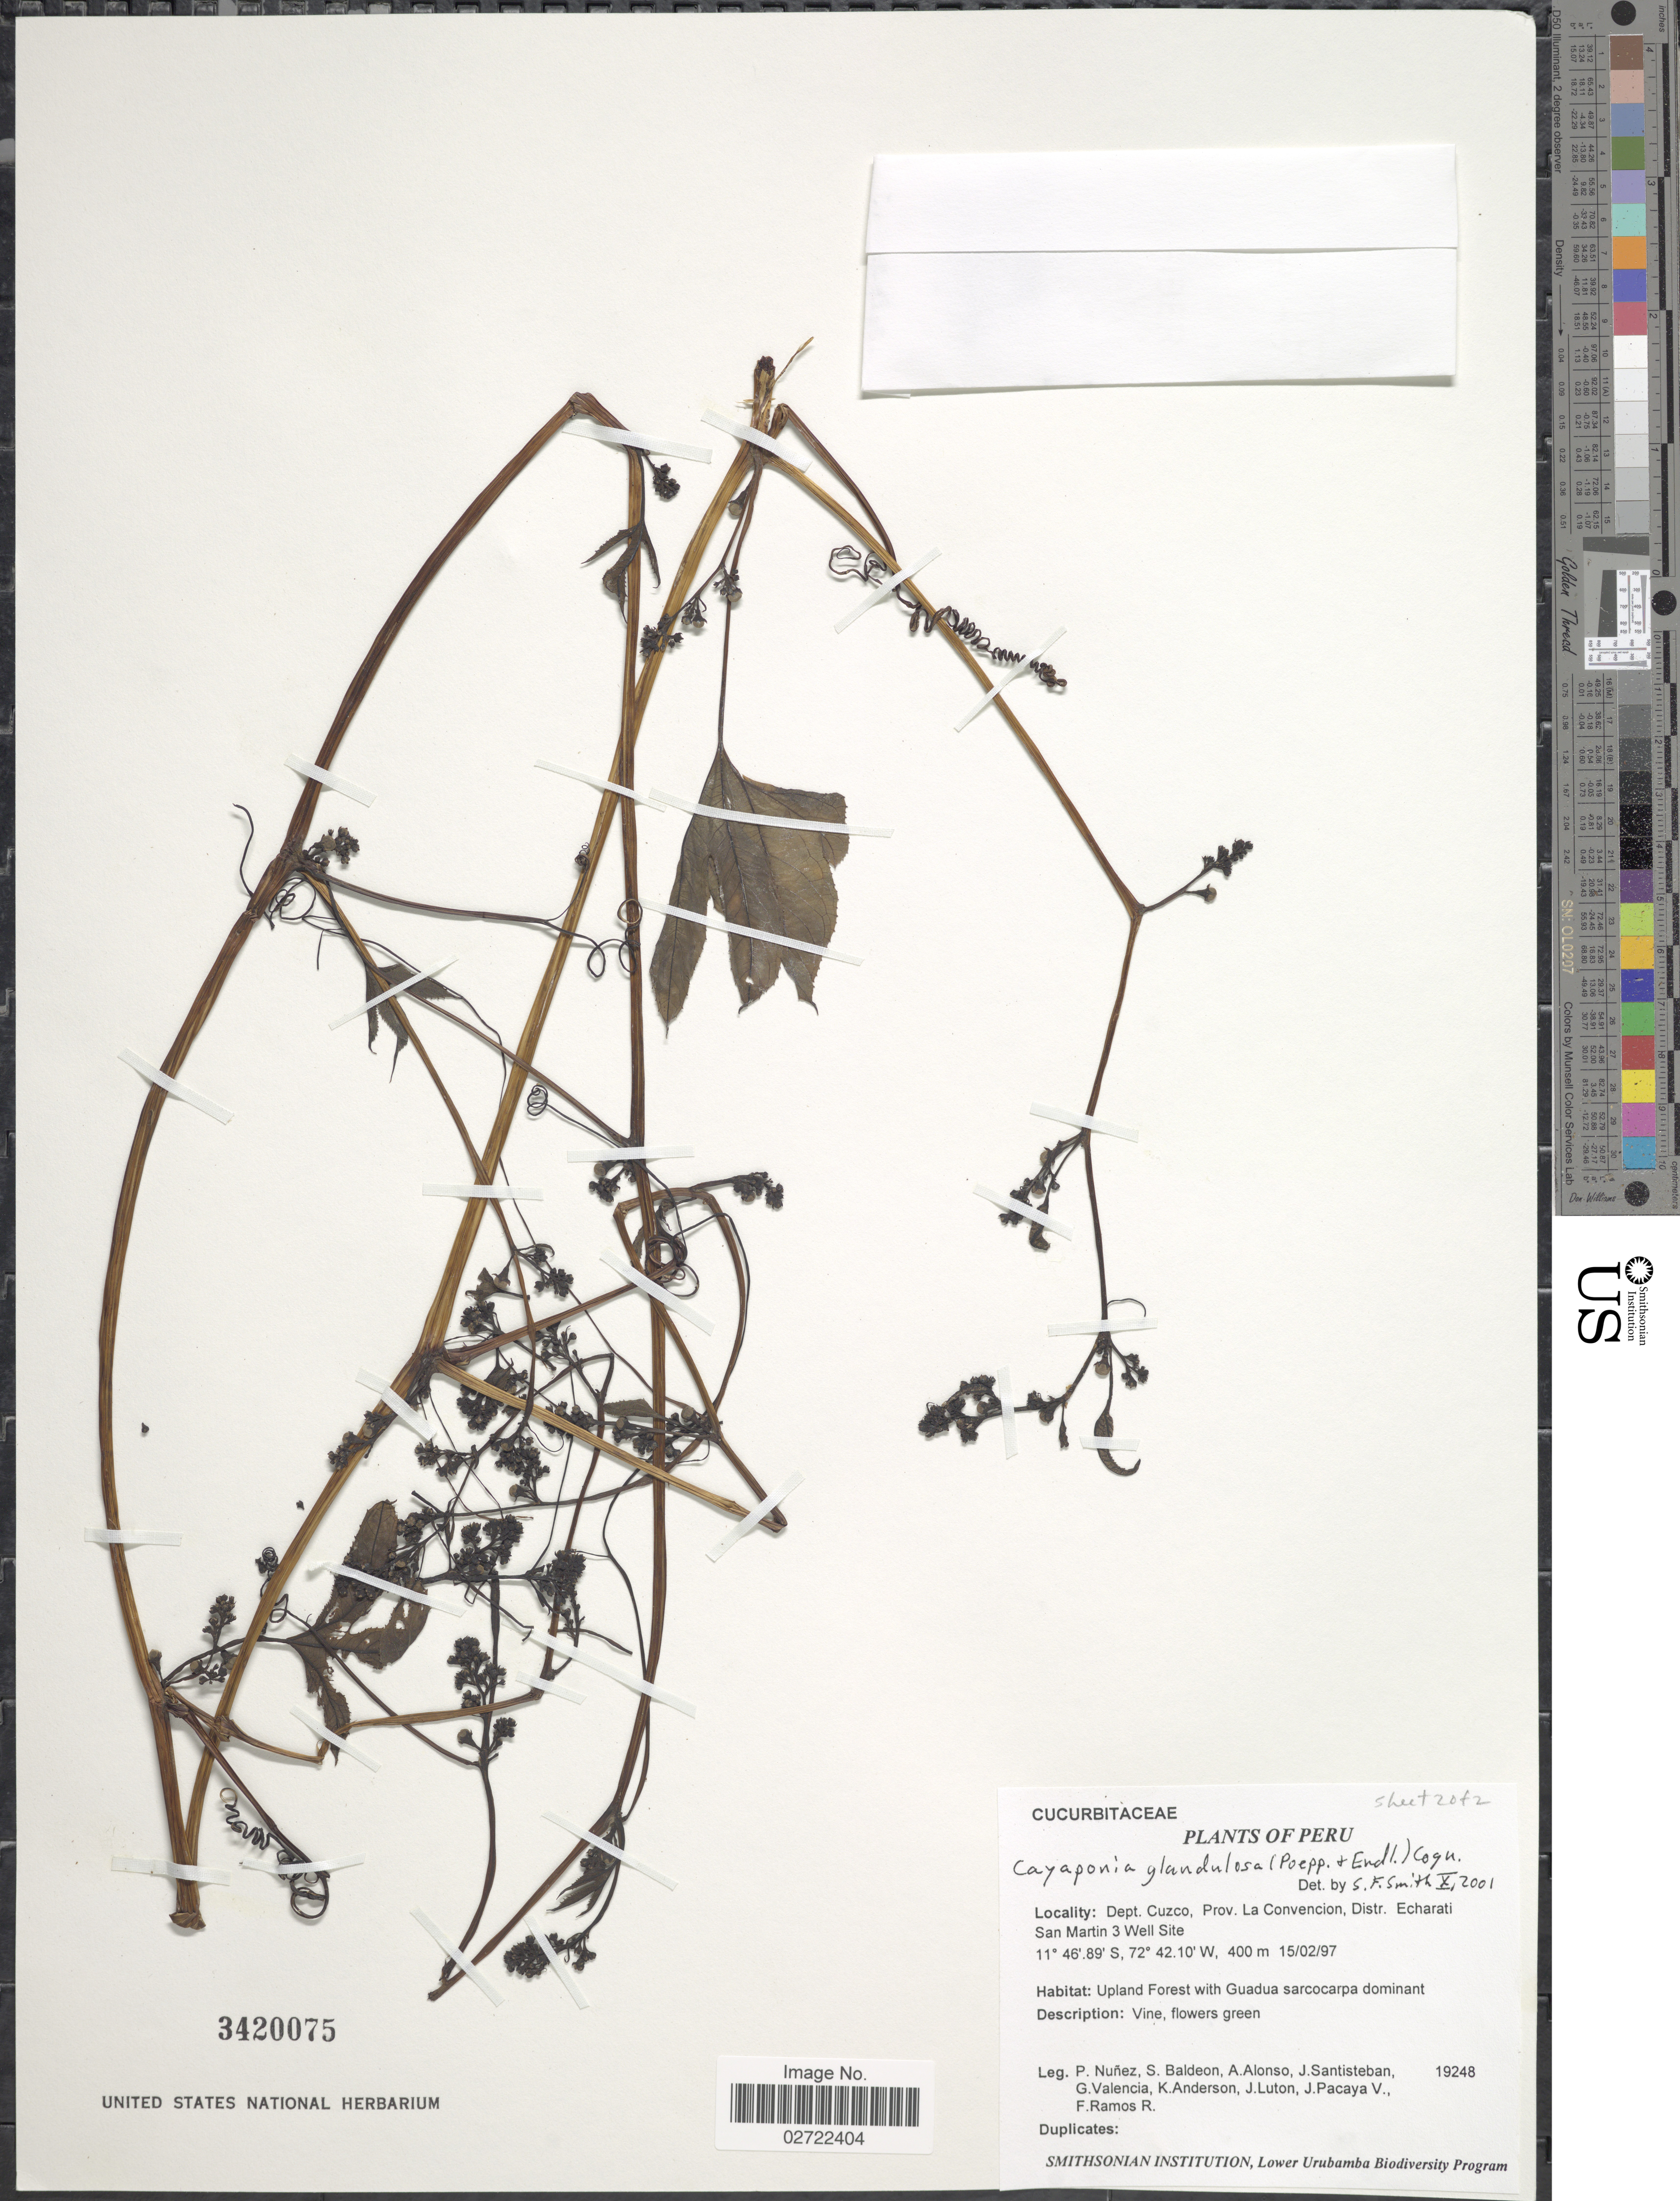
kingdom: Plantae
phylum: Tracheophyta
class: Magnoliopsida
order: Cucurbitales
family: Cucurbitaceae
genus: Cayaponia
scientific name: Cayaponia glandulosa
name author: (Poepp. & Endl.) Cogn.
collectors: P. Nuñez V., S. Baldeon, A. Alonso, J. Santisteban & et al.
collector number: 19248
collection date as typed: Transcribed d/m/y: 15/2/97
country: Peru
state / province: Cusco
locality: Dept. Cuzco, Prov. La Convencion, Distr. Echarati San Martin 3 Well Site.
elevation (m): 400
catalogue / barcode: US 3420075